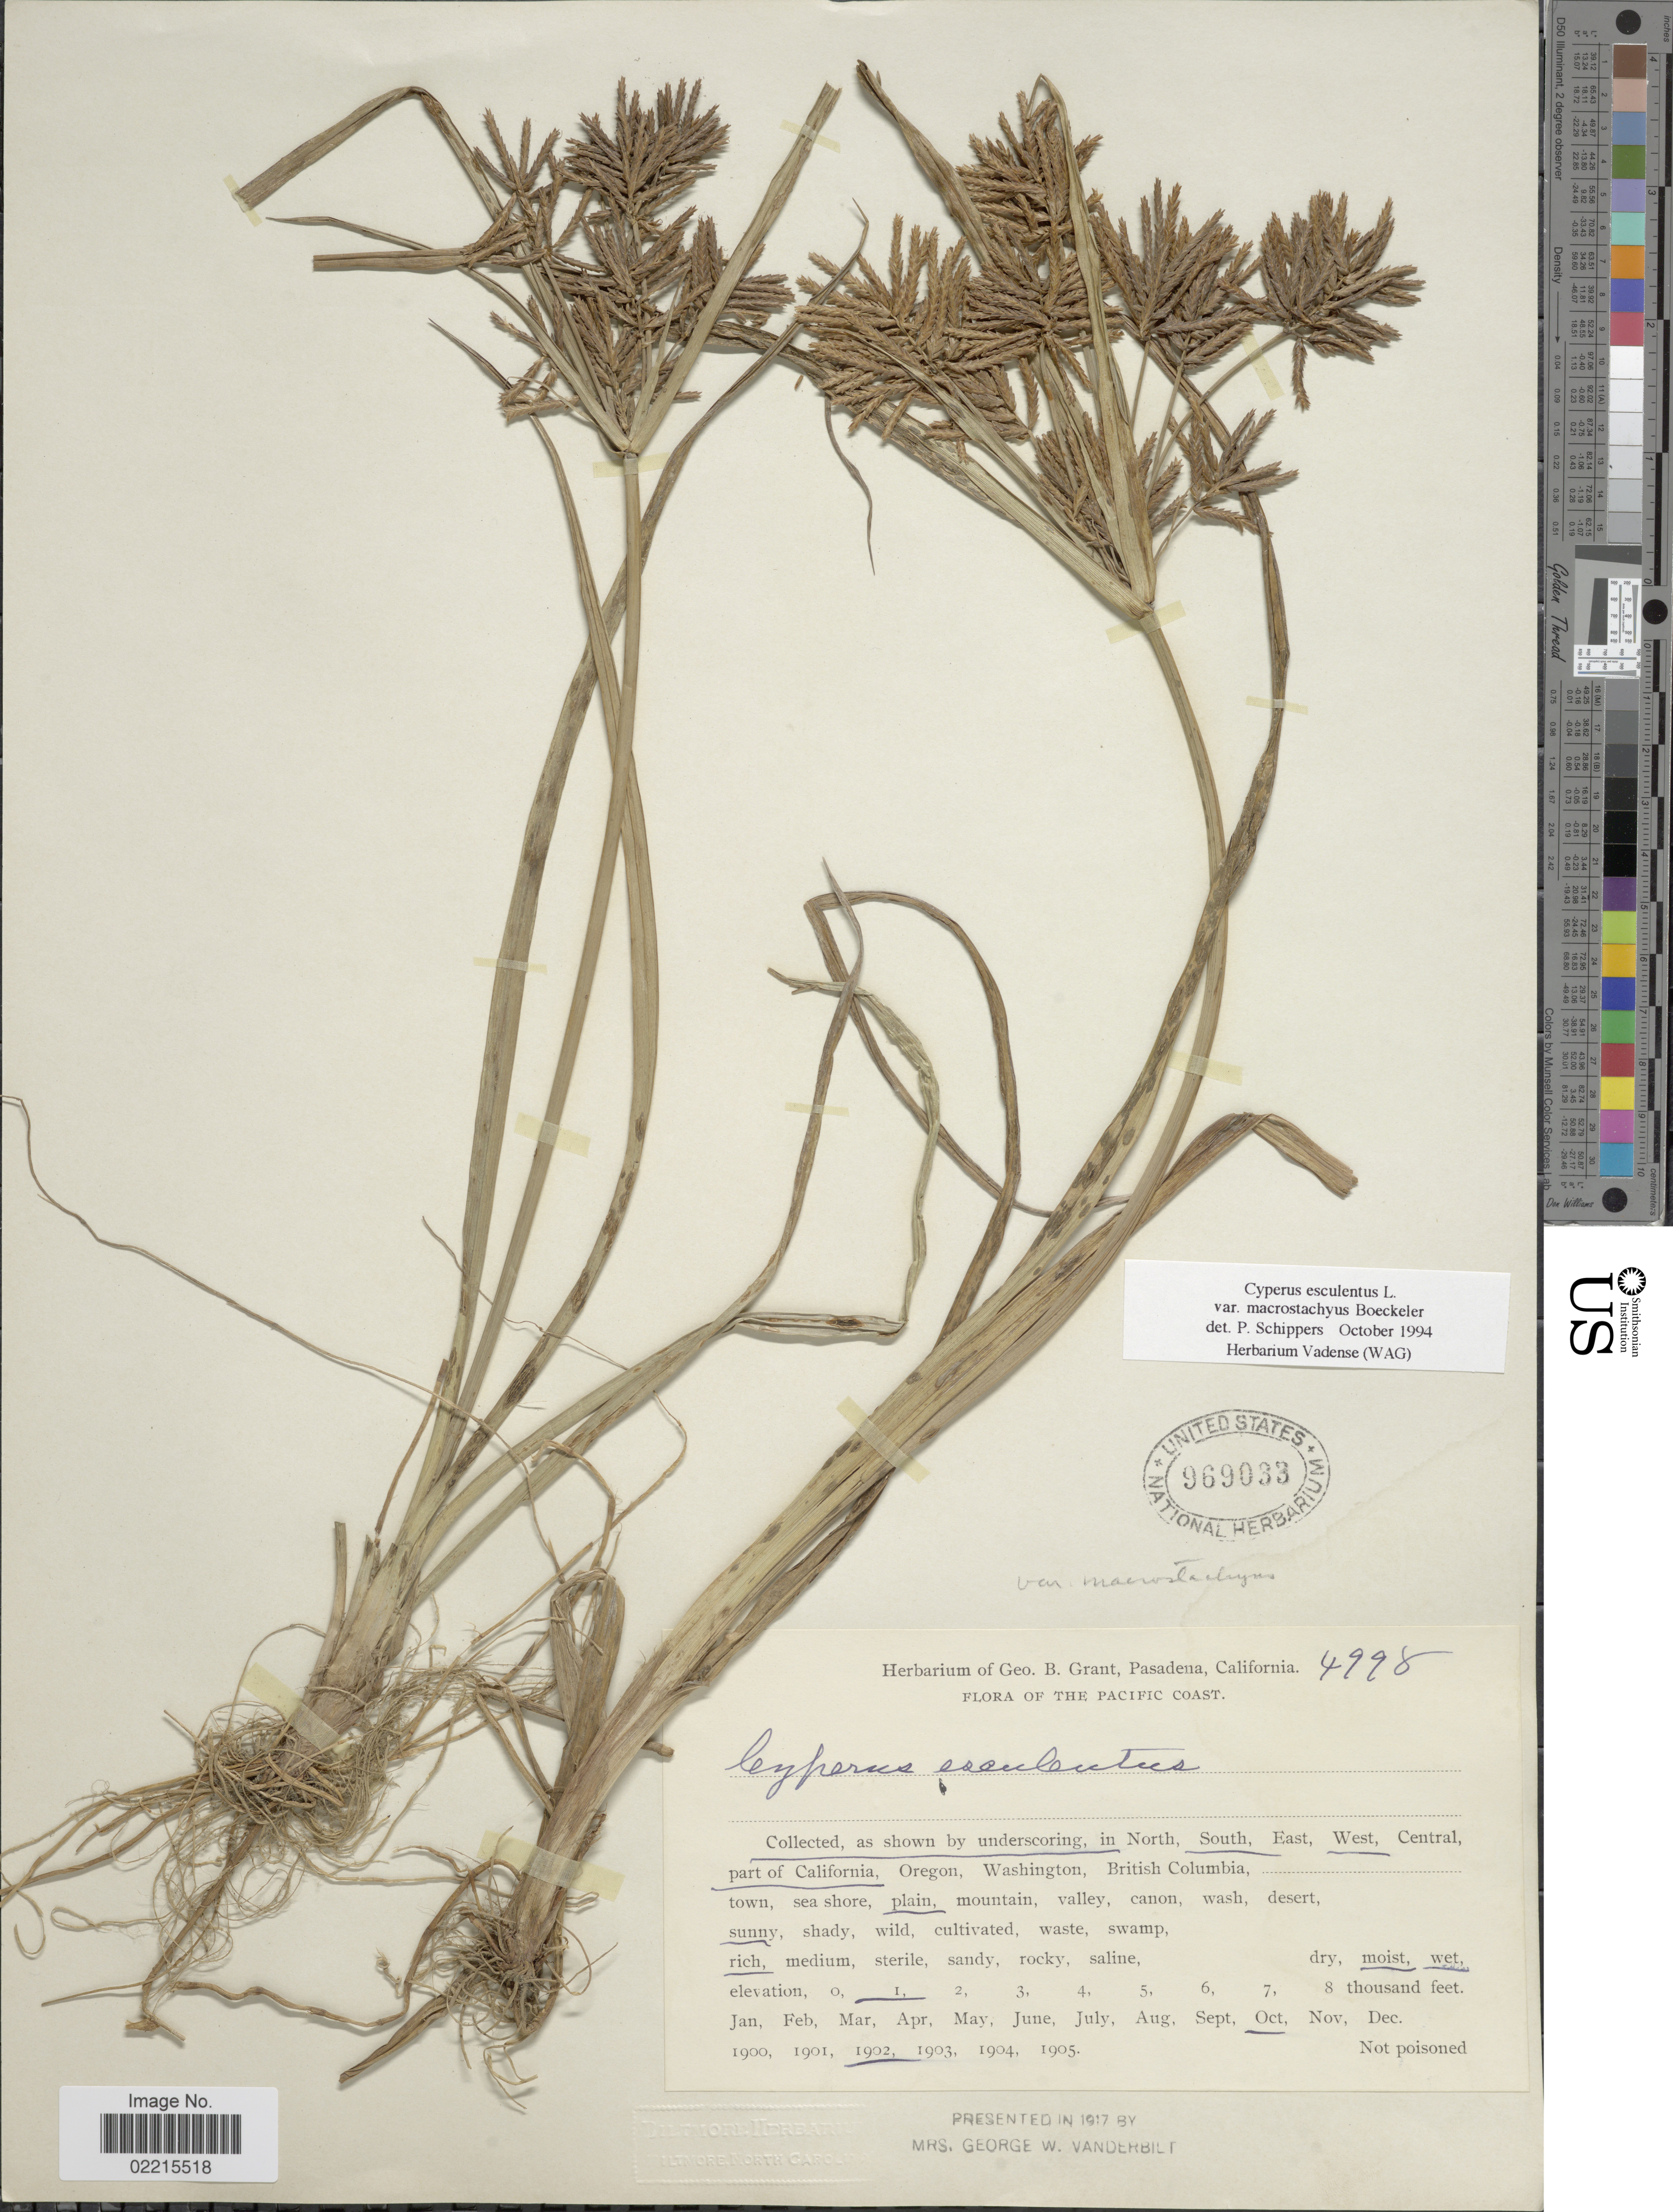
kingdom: Plantae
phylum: Tracheophyta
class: Liliopsida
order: Poales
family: Cyperaceae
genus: Cyperus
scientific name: Cyperus esculentus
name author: L.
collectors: ex herb. Geo. B. Grant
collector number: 4998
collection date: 1902-10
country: United States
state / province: California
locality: The Pacific Coast, Collected, as shown by underscoring, in South, West part of California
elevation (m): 305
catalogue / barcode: US 969033